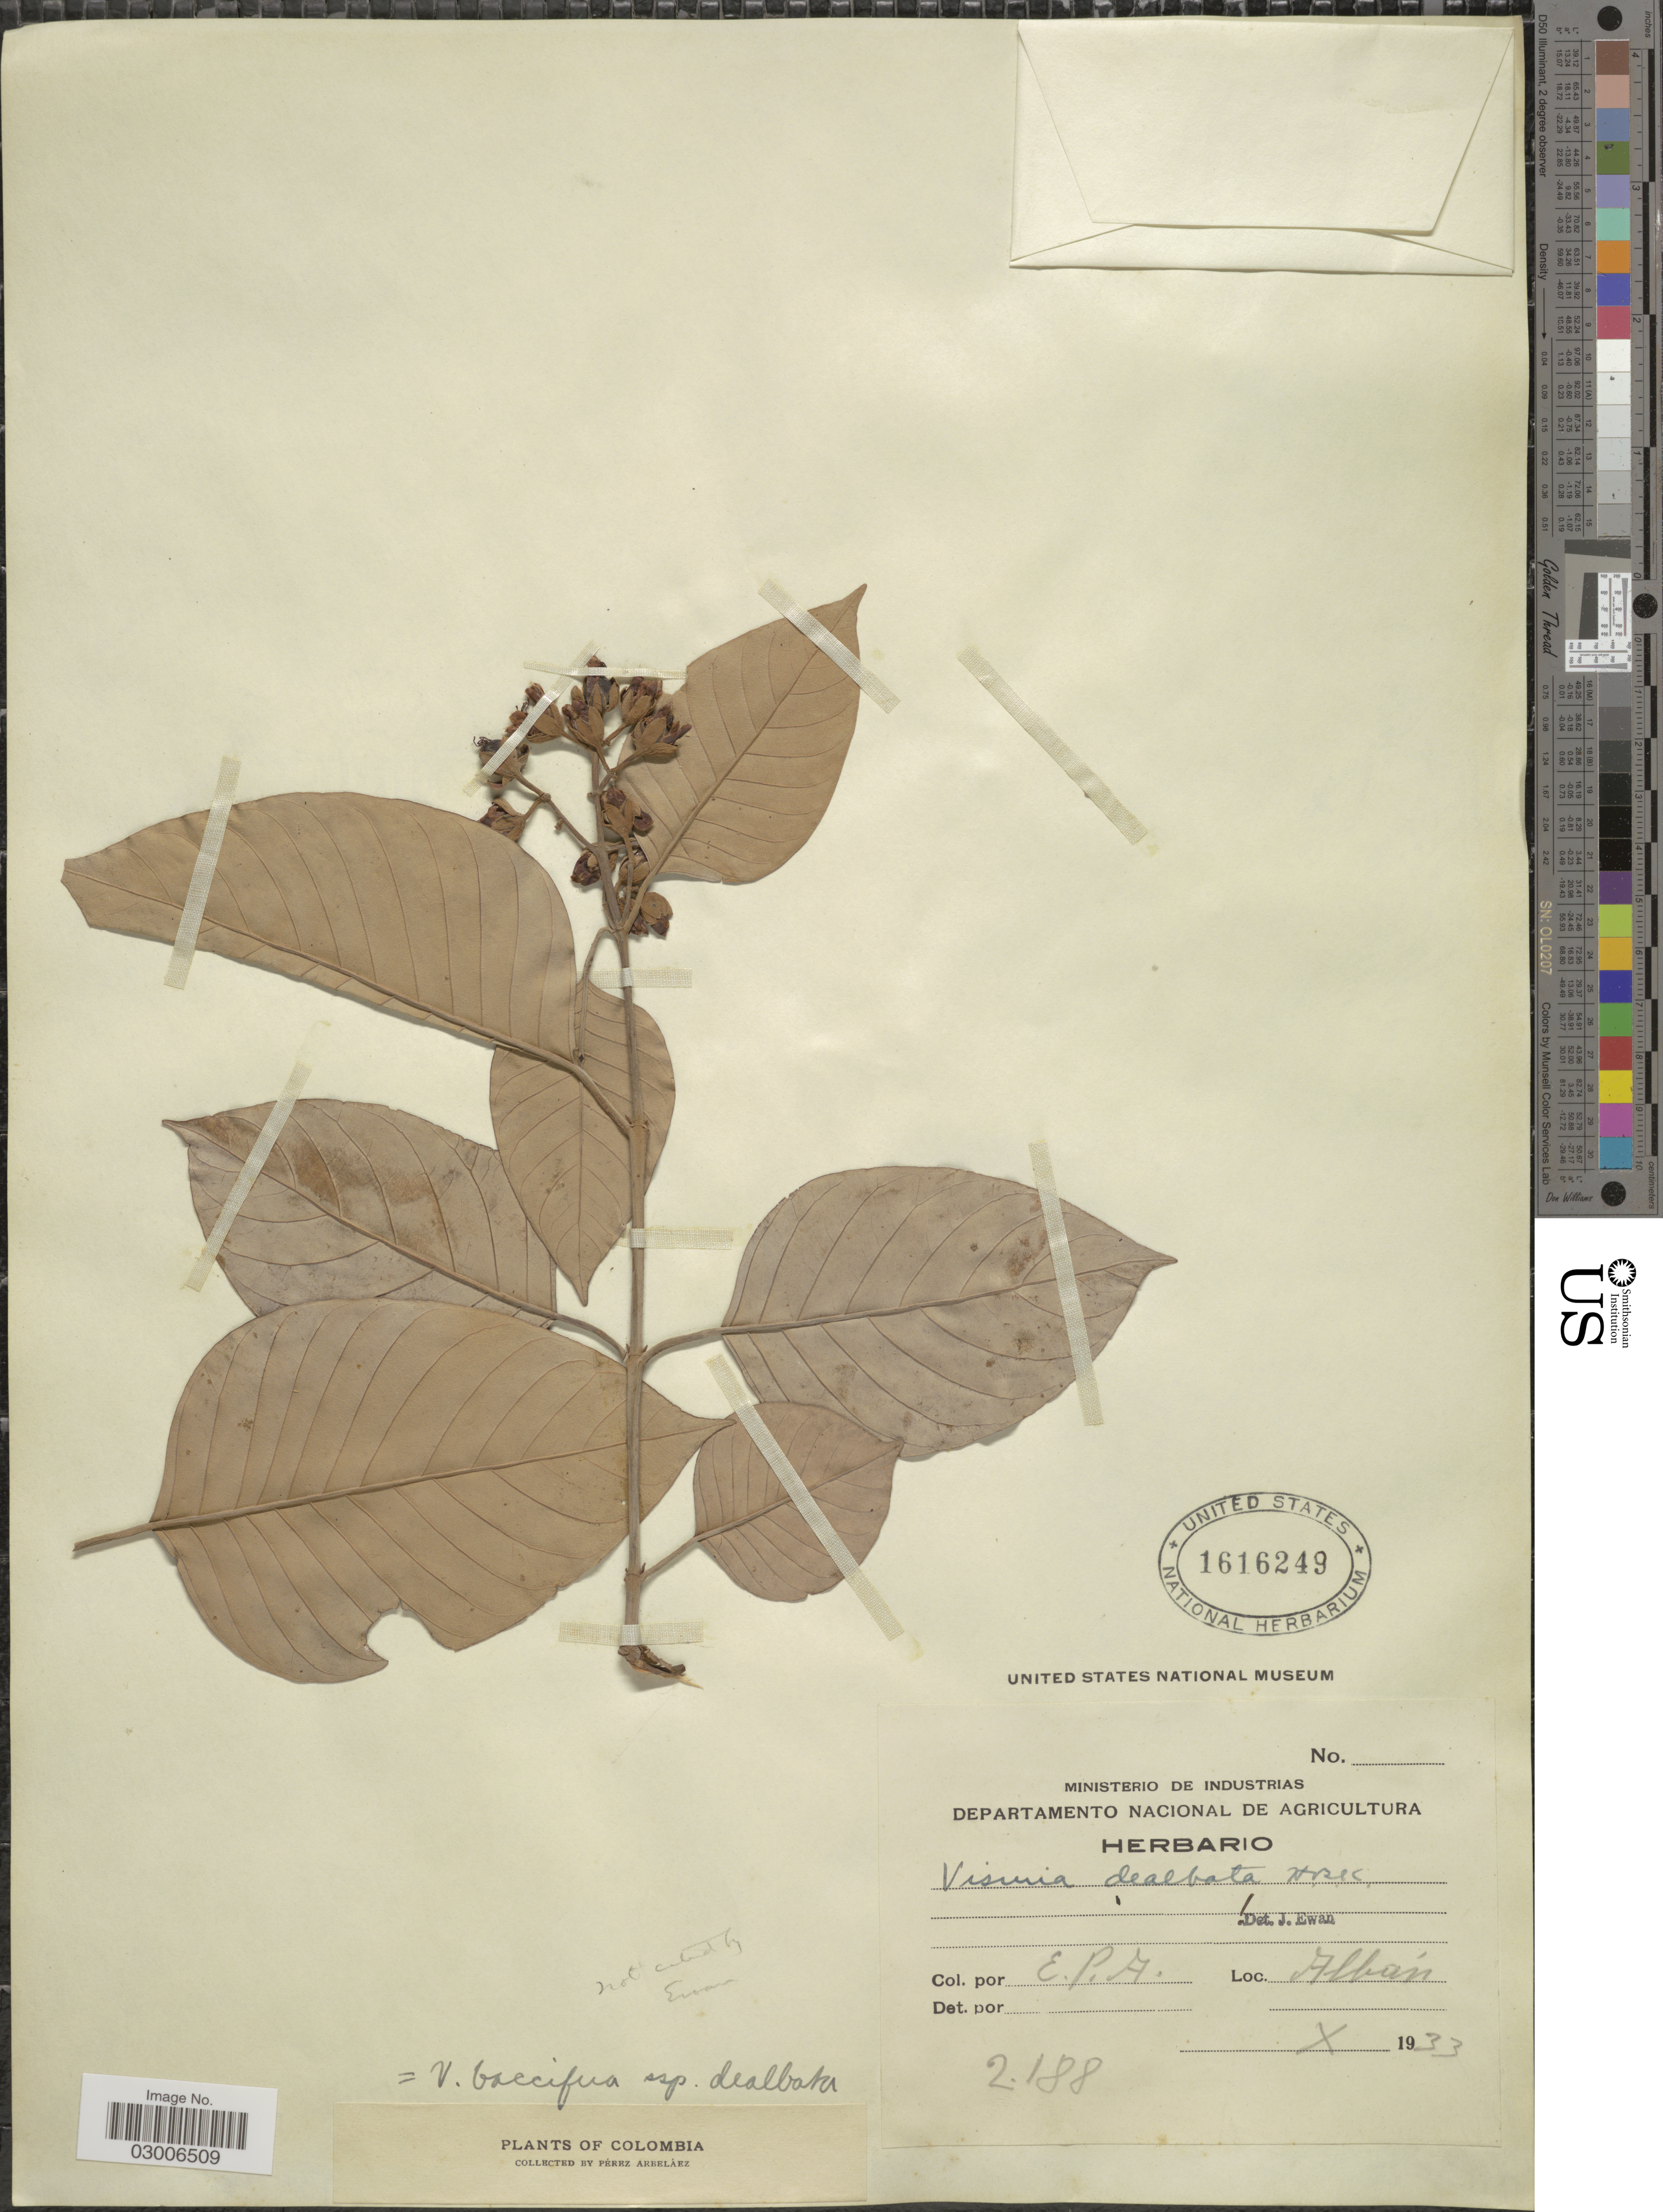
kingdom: Plantae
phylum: Tracheophyta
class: Magnoliopsida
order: Malpighiales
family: Hypericaceae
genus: Vismia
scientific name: Vismia baccifera subsp. dealbata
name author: (Kunth) Ewan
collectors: E. Pérez Arbeláez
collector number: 2188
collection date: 1933-10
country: Colombia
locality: Albán.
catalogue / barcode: US 1616249